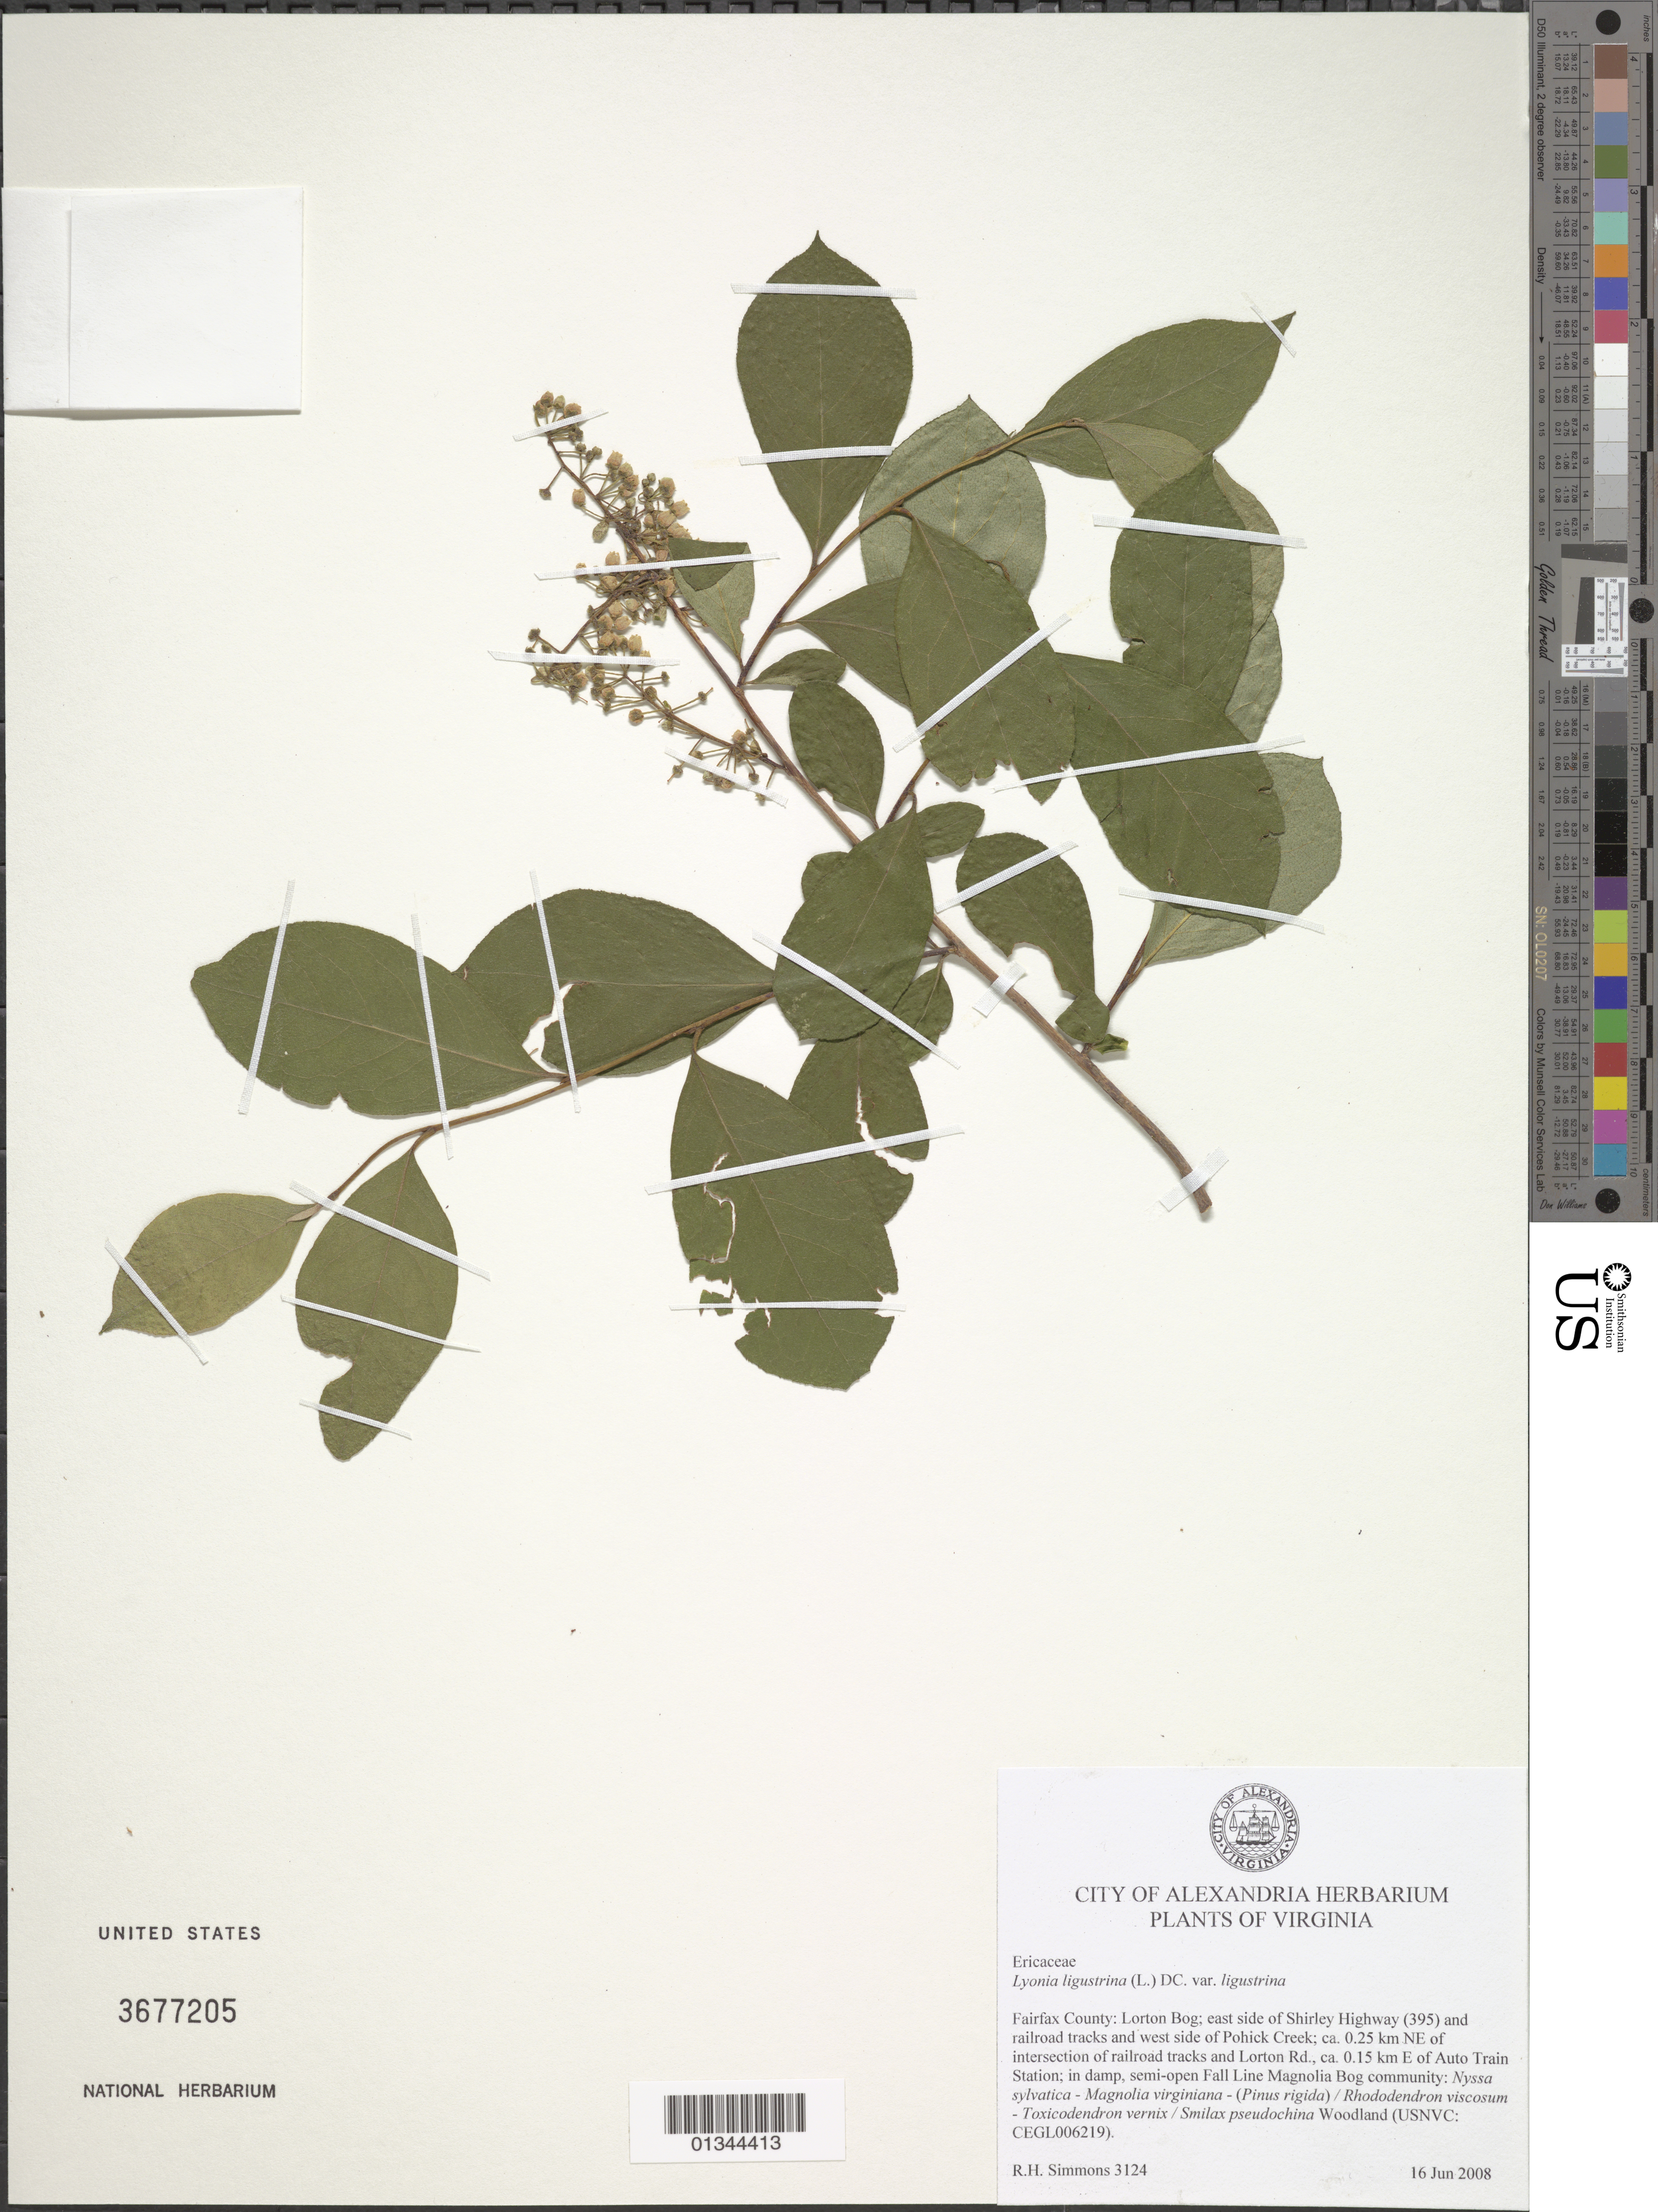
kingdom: Plantae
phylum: Tracheophyta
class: Magnoliopsida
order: Ericales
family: Ericaceae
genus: Lyonia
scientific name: Lyonia ligustrina var. ligustrina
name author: (L.) DC.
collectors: R. H. Simmons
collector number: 3124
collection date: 2008-06-16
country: United States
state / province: Virginia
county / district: Fairfax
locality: Lorton Bog; east side of Shirley Highway (395) and railroad tracks and west side of Pohick Creek; ca. 0.25 km NE of intersection of railroad tracks and Lorton Rd., ca. 0.15 km E of Auto Train Station.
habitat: Woodland.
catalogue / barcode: US 3677205